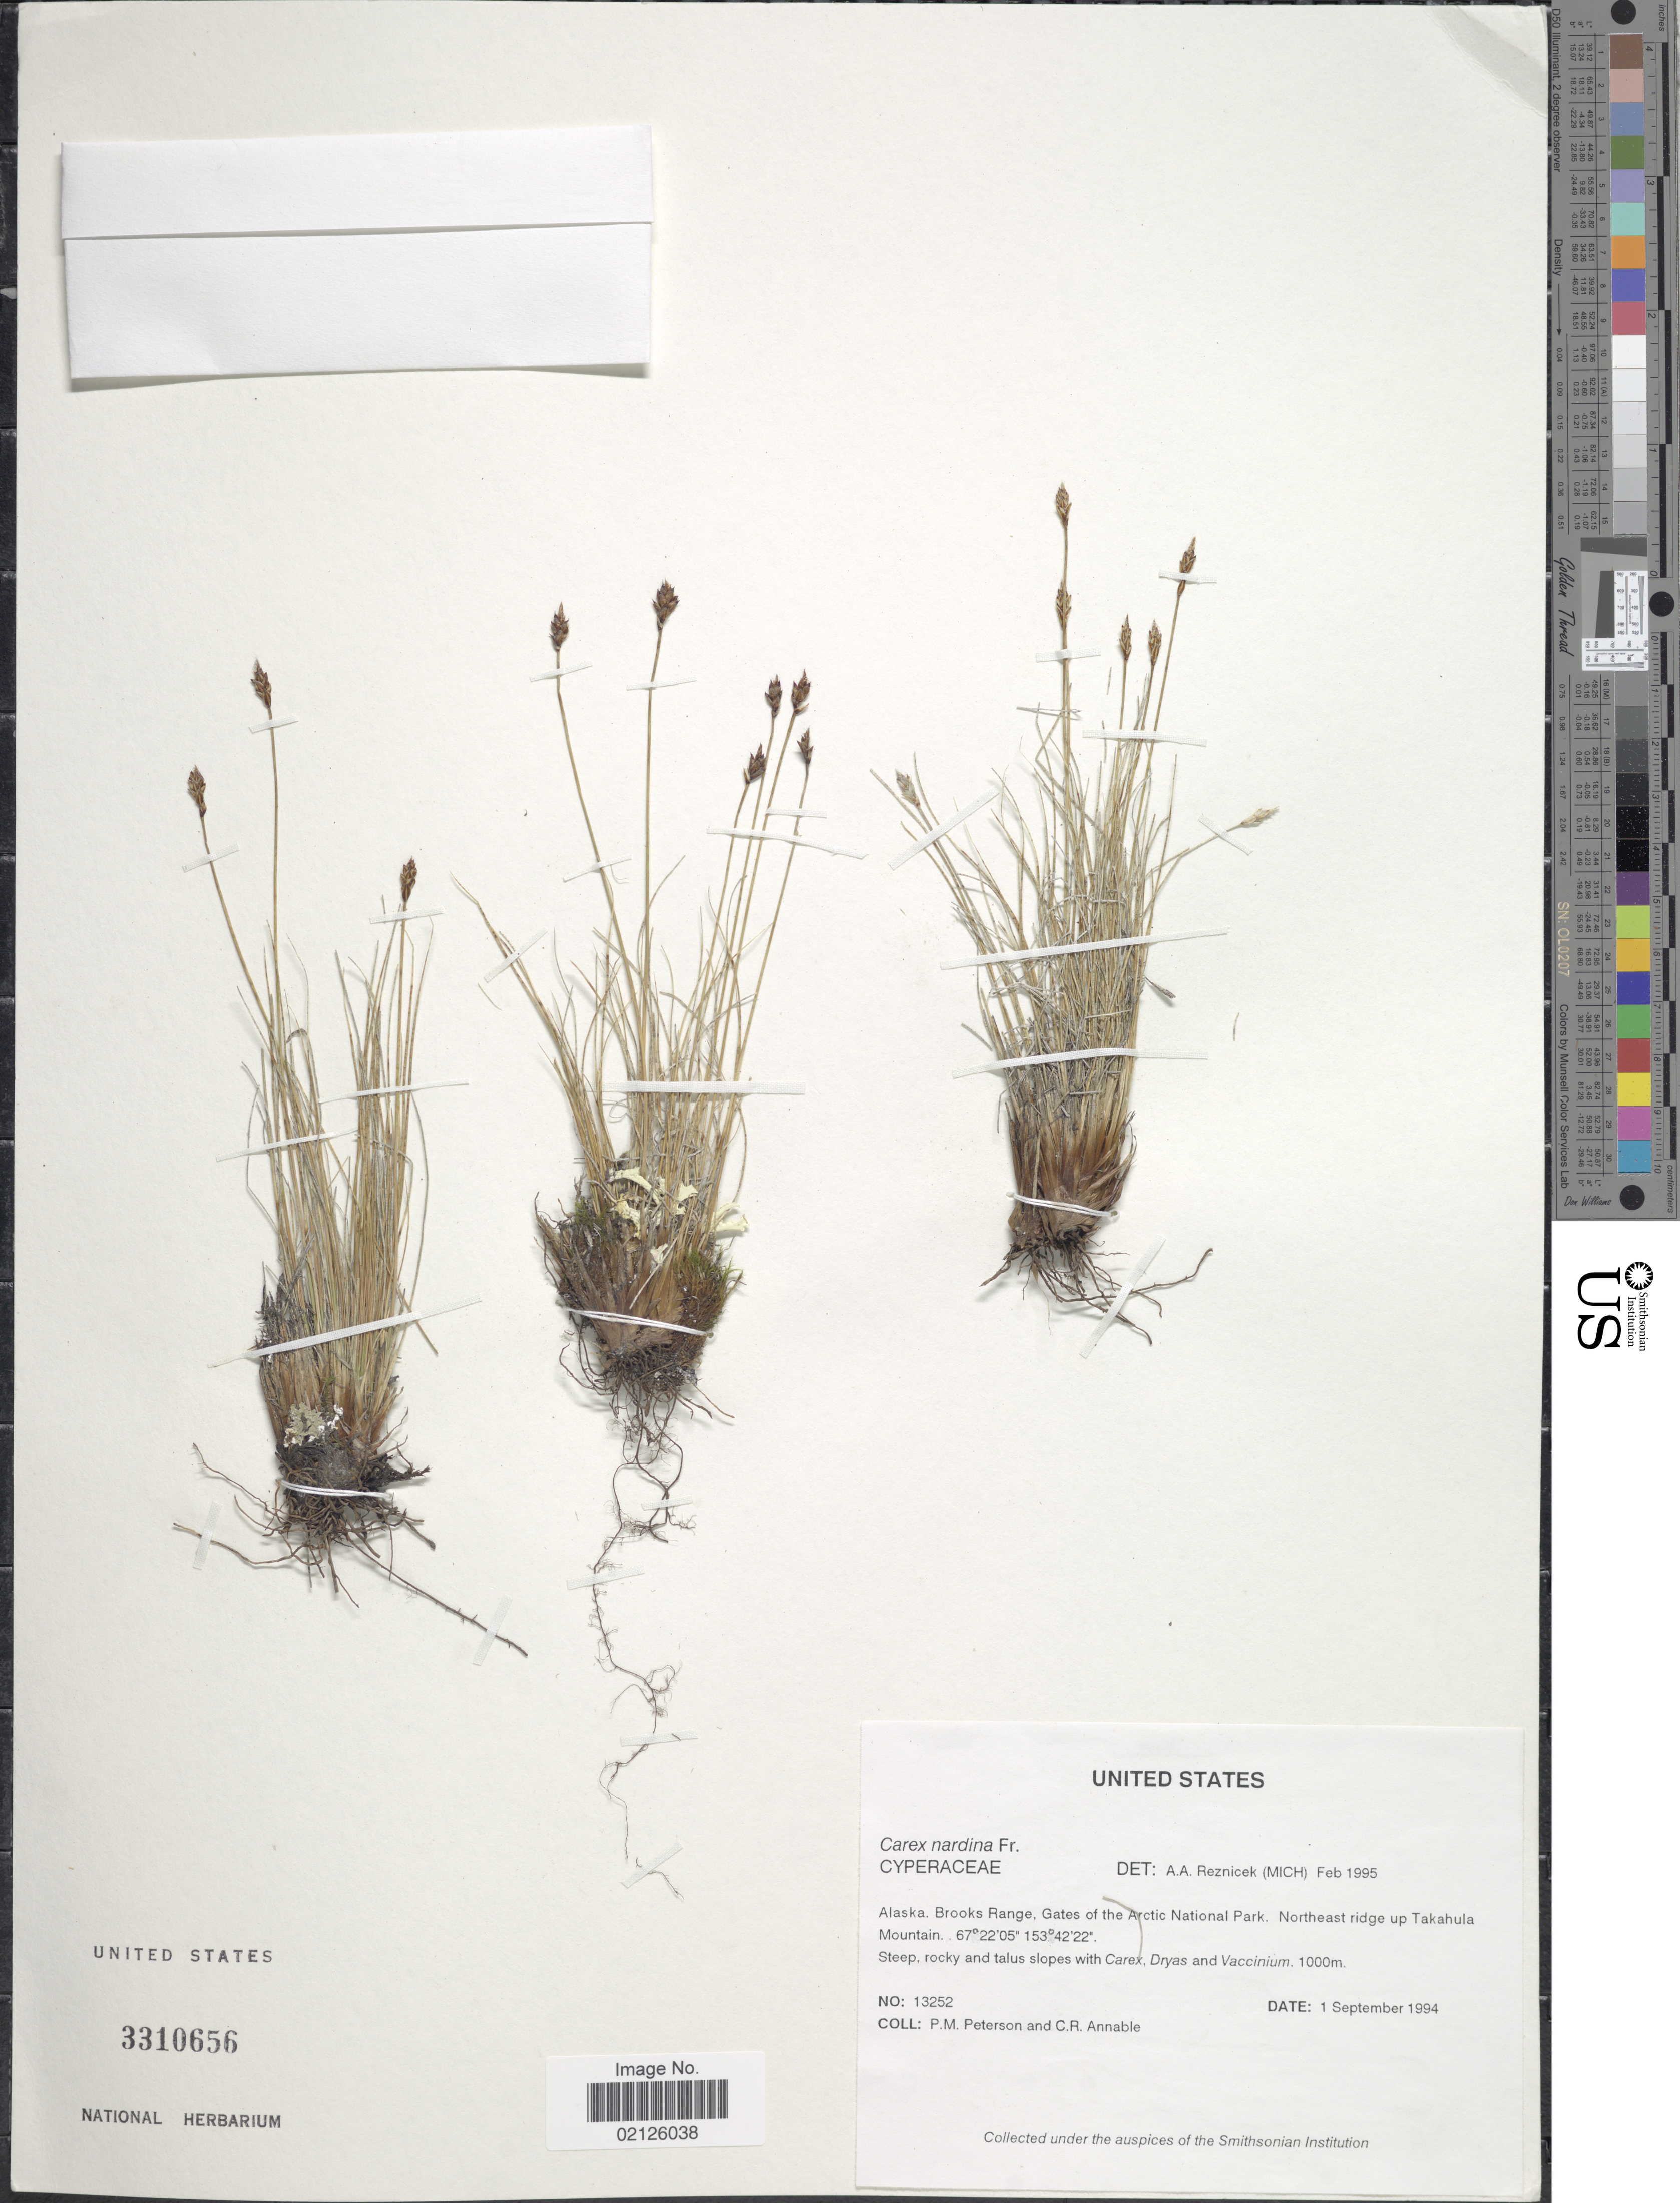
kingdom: Plantae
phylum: Tracheophyta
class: Liliopsida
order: Poales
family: Cyperaceae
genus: Carex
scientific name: Carex nardina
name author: (Hornem.) Fr.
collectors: P. M. Peterson & C. R. Annable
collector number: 13252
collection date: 1994-09-01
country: United States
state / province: Alaska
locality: Brooks Range, Gates of the Arctic National Park. Northeast ridge up Takahula Mountain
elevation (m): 1000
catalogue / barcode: US 3310656